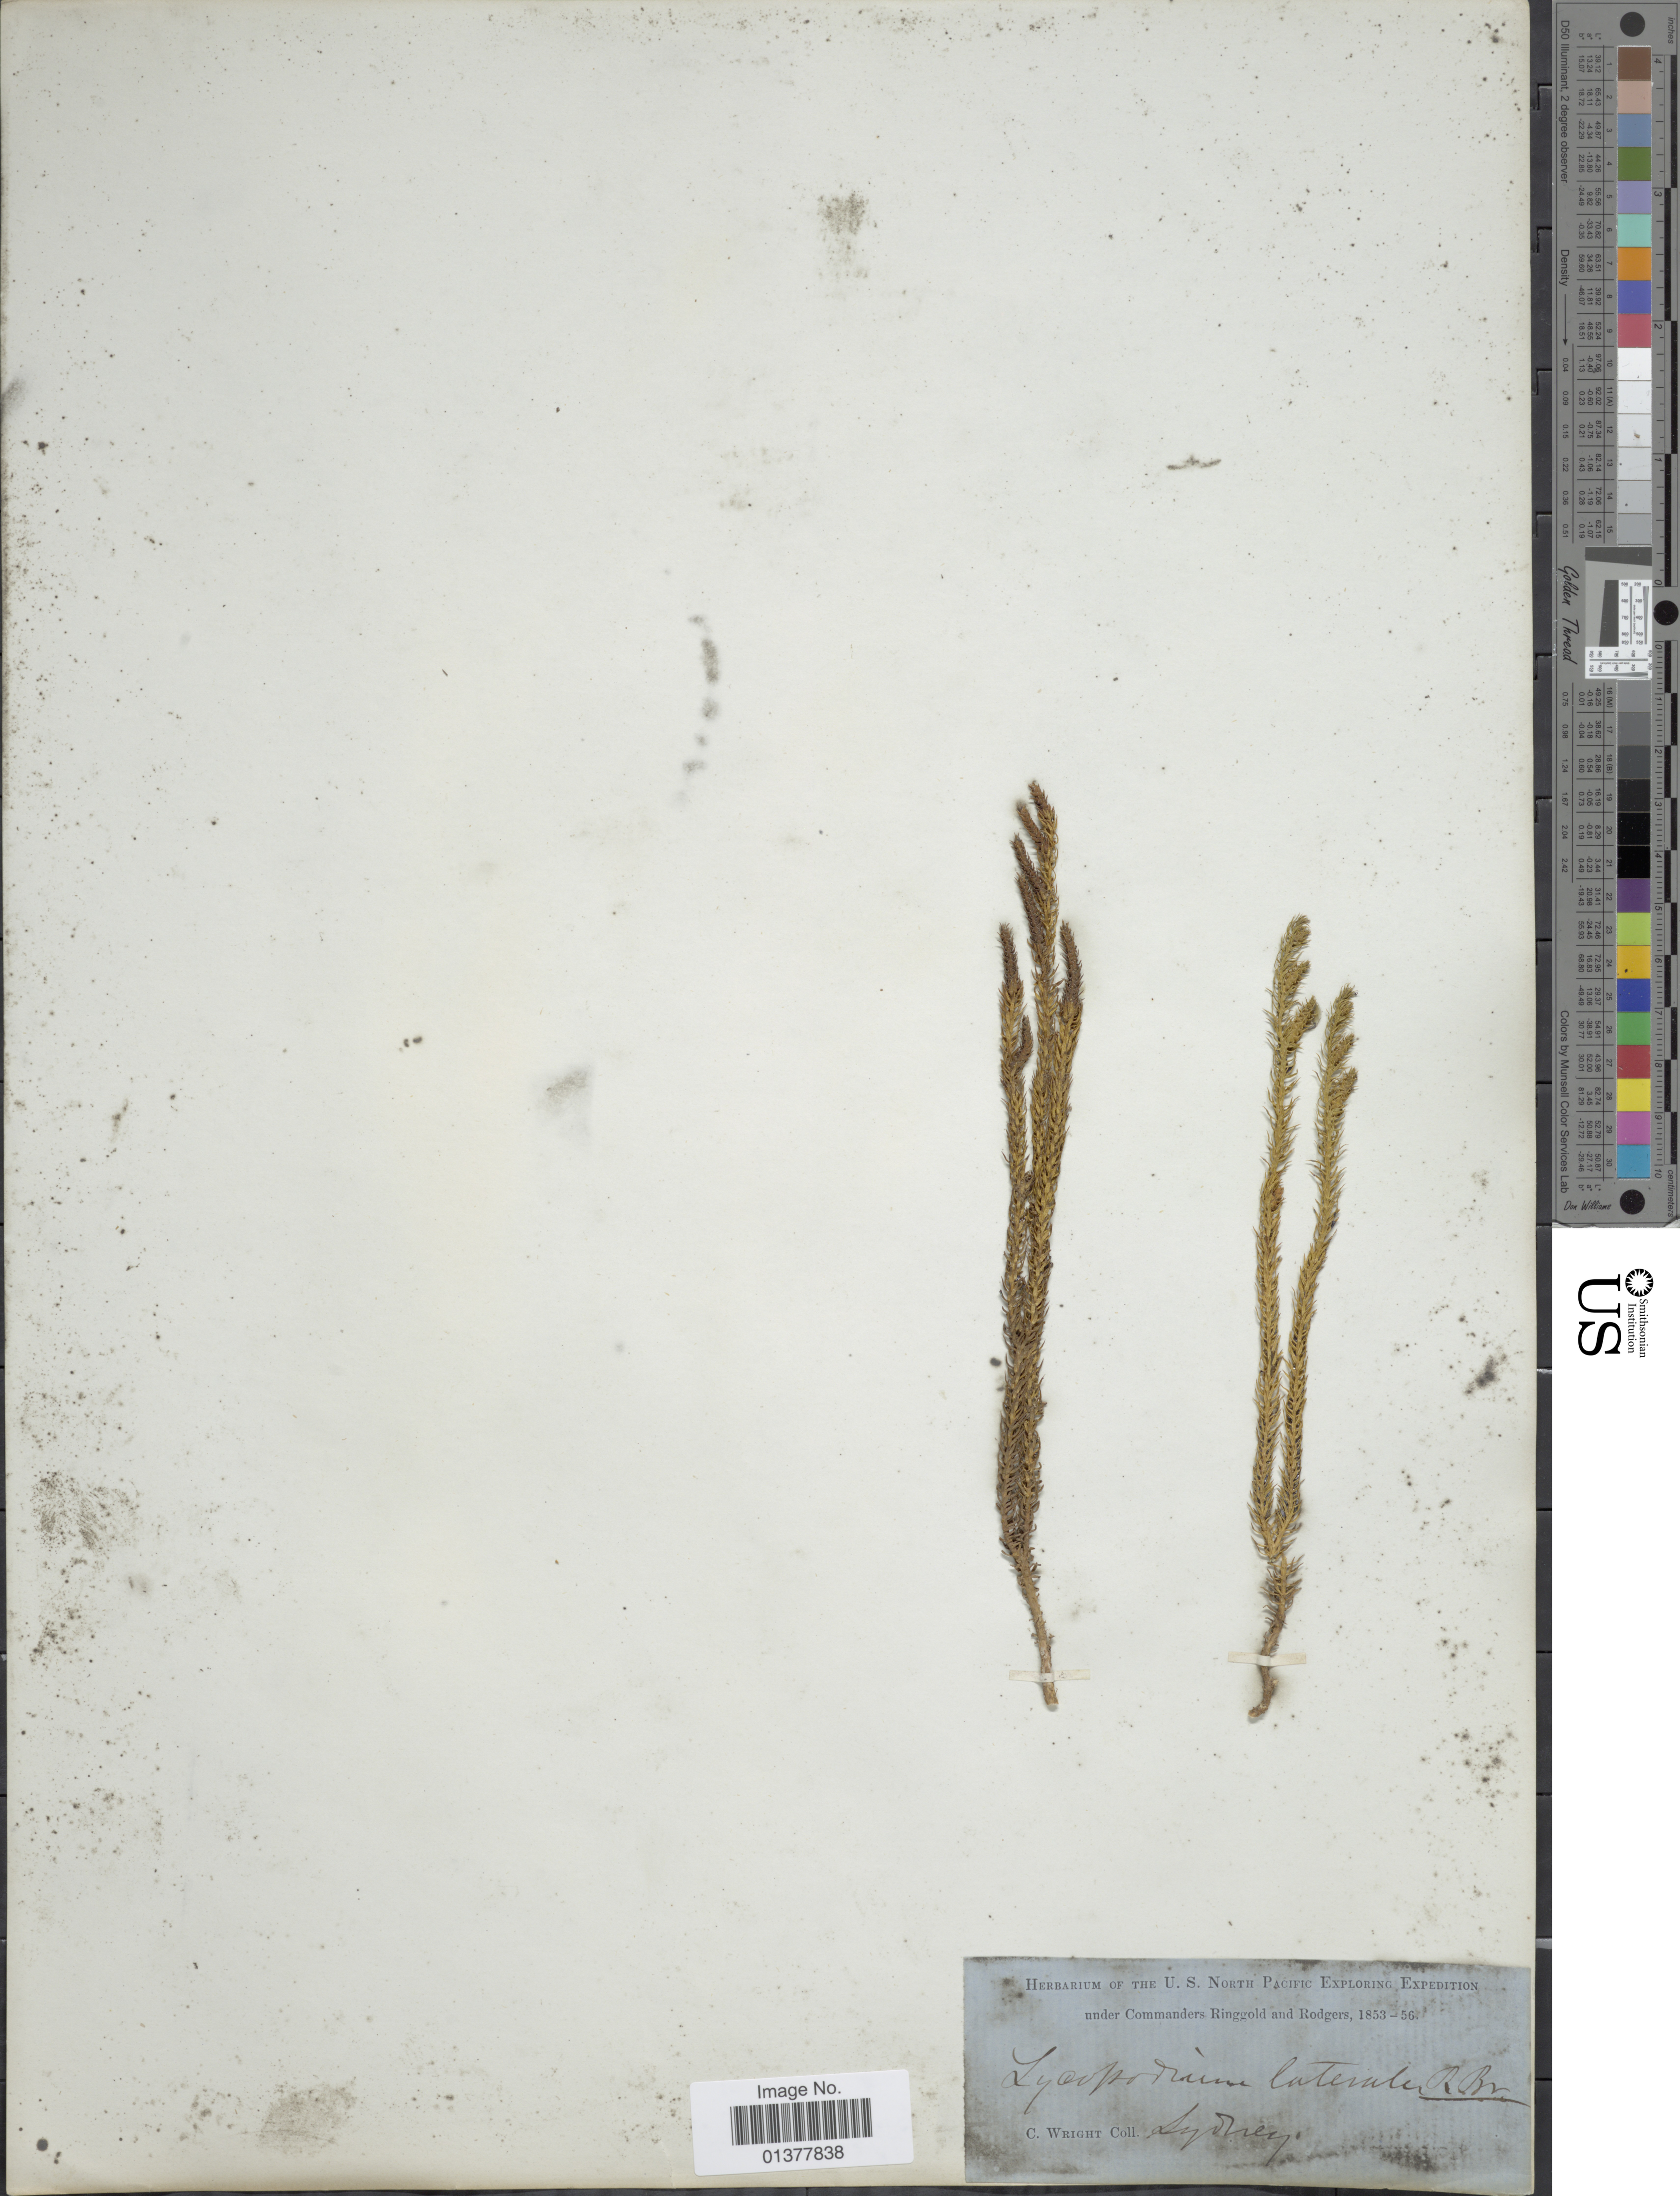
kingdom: Plantae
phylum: Tracheophyta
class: Lycopodiopsida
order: Lycopodiales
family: Lycopodiaceae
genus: Lateristachys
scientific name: Lateristachys lateralis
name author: (R. Br.) Holub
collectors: C. Wright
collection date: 1853/1856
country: Australia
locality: Sydney